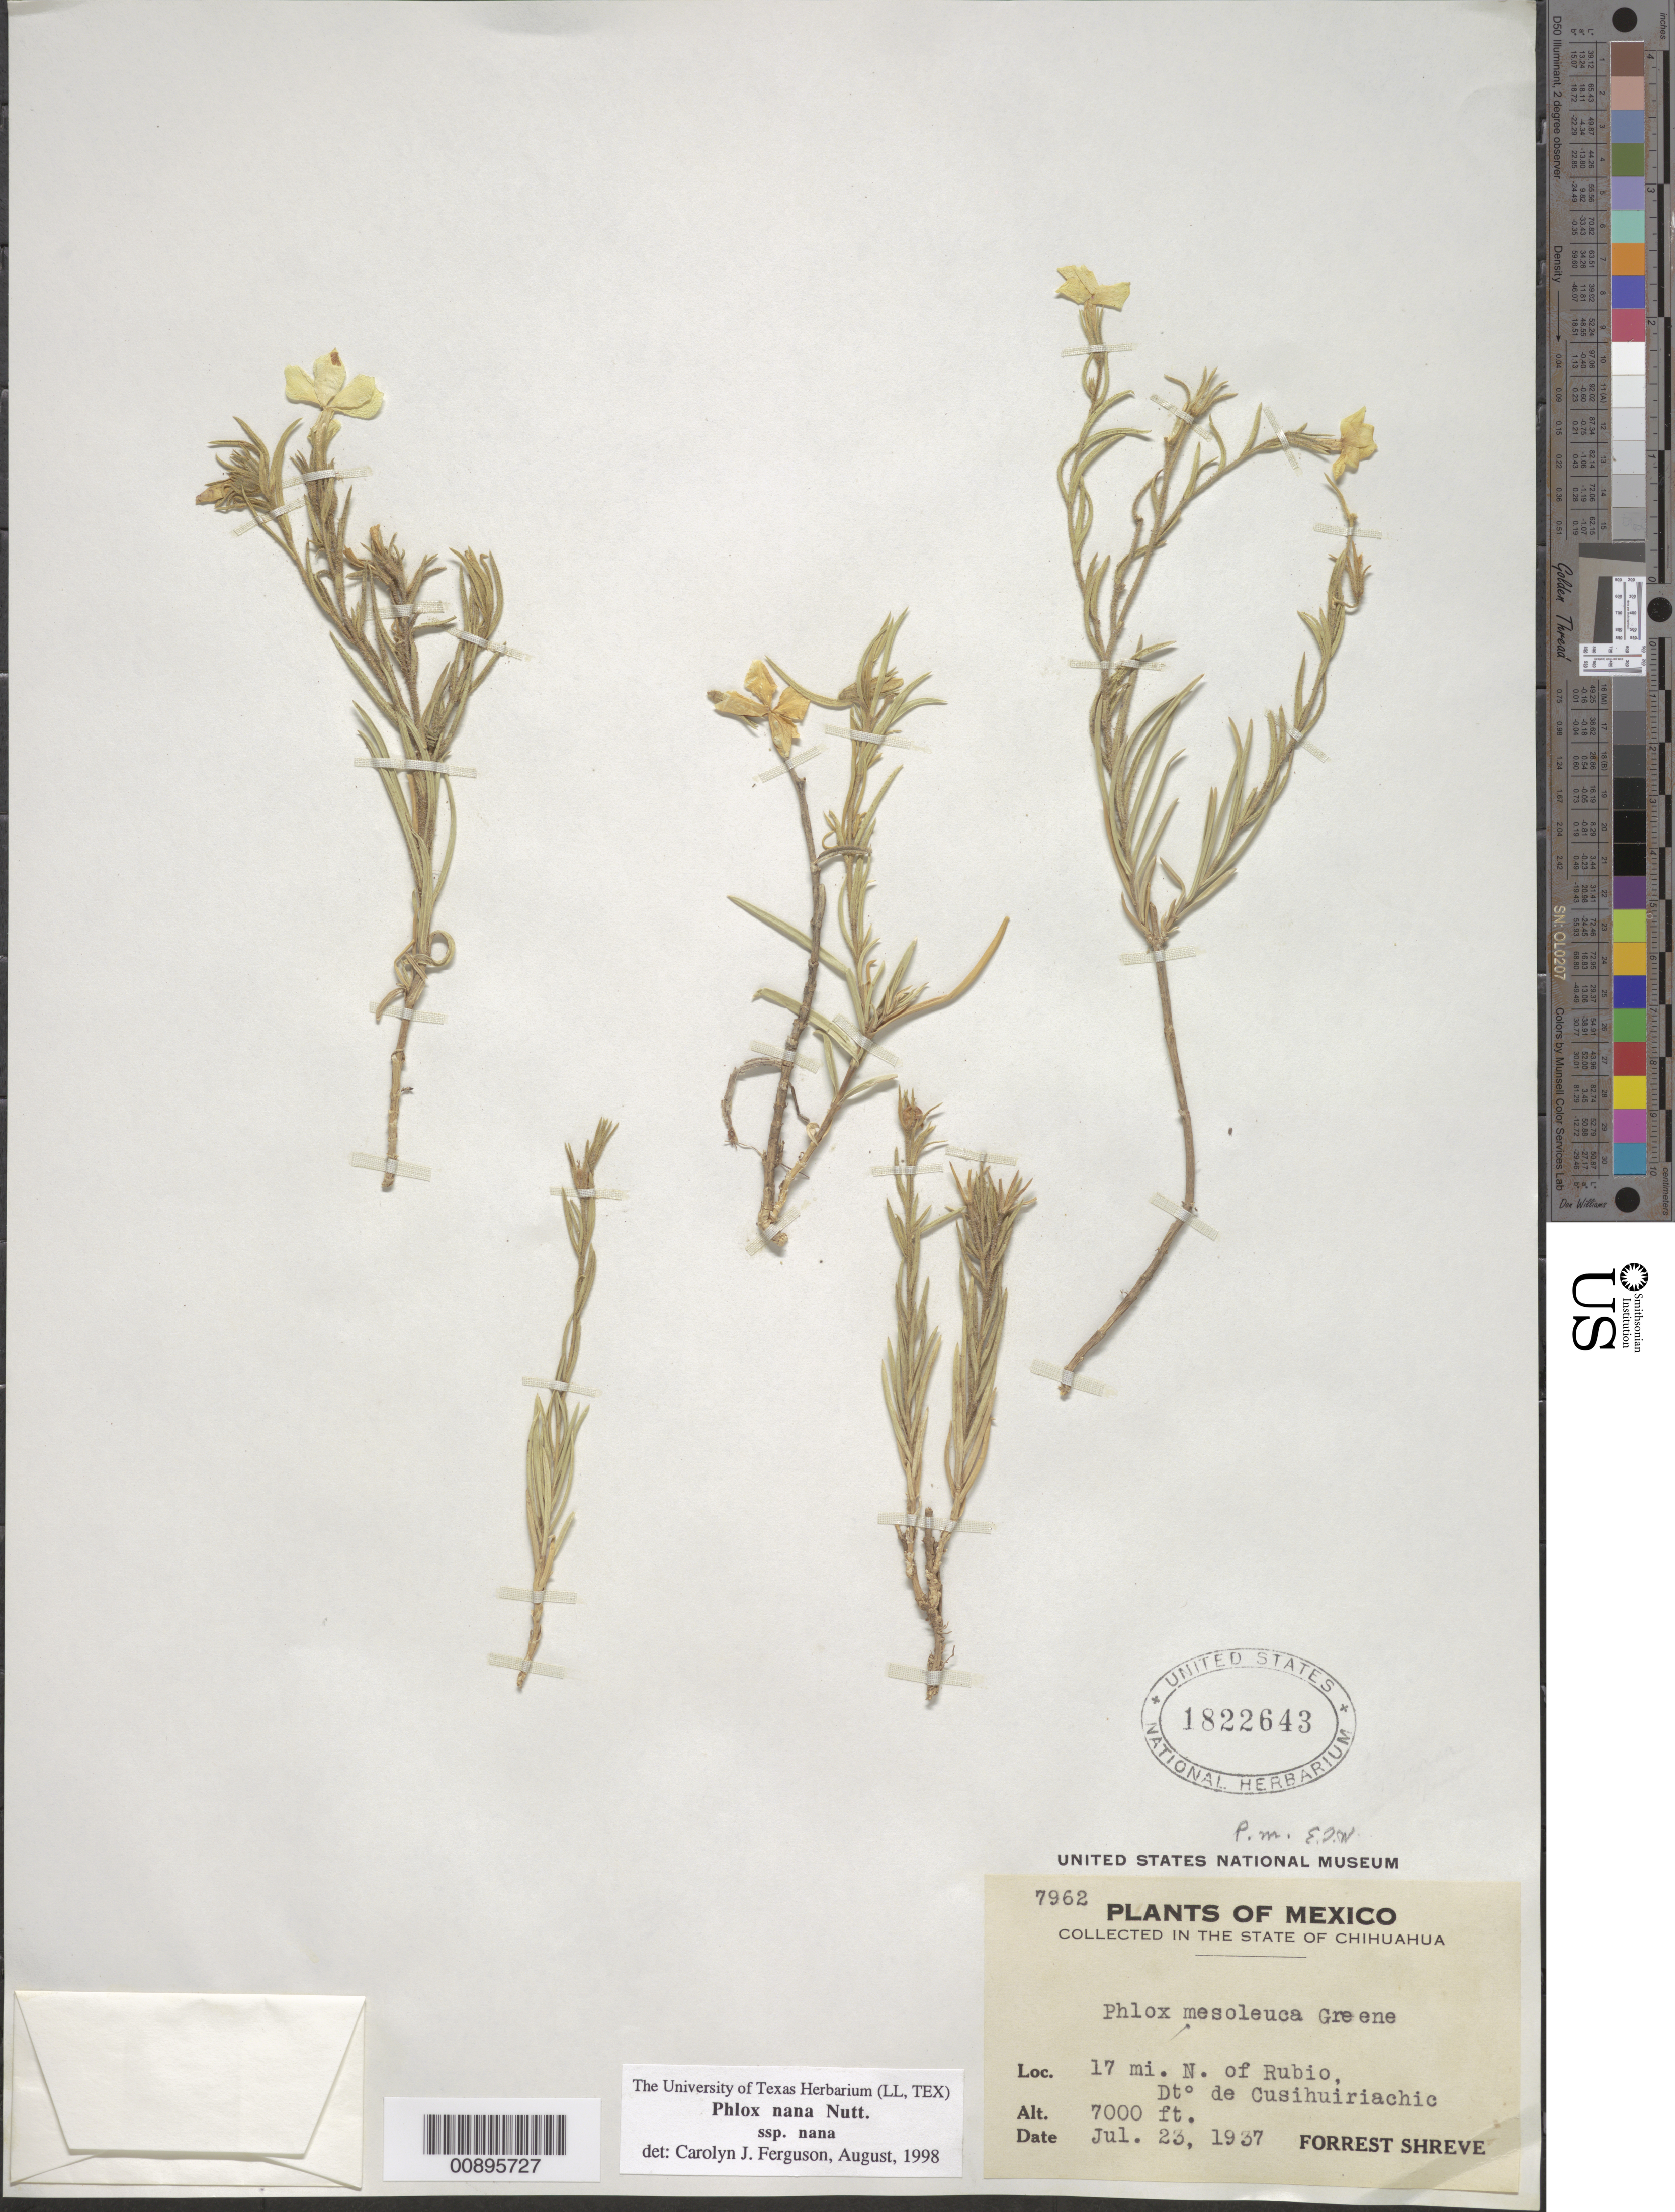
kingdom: Plantae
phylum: Tracheophyta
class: Magnoliopsida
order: Ericales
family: Polemoniaceae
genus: Phlox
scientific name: Phlox nana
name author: Nutt.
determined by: Mayfield, M. H.; Ferguson, C. J.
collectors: F. Shreve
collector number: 7962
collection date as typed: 23 Jul 1937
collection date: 1937-07-23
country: Mexico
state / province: Chihuahua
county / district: Cusihuiriáchic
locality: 17 mi. N of Rubio, Dto. de Cusihuiriachic, Chihuahua.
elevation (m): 2134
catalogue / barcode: US 1822643